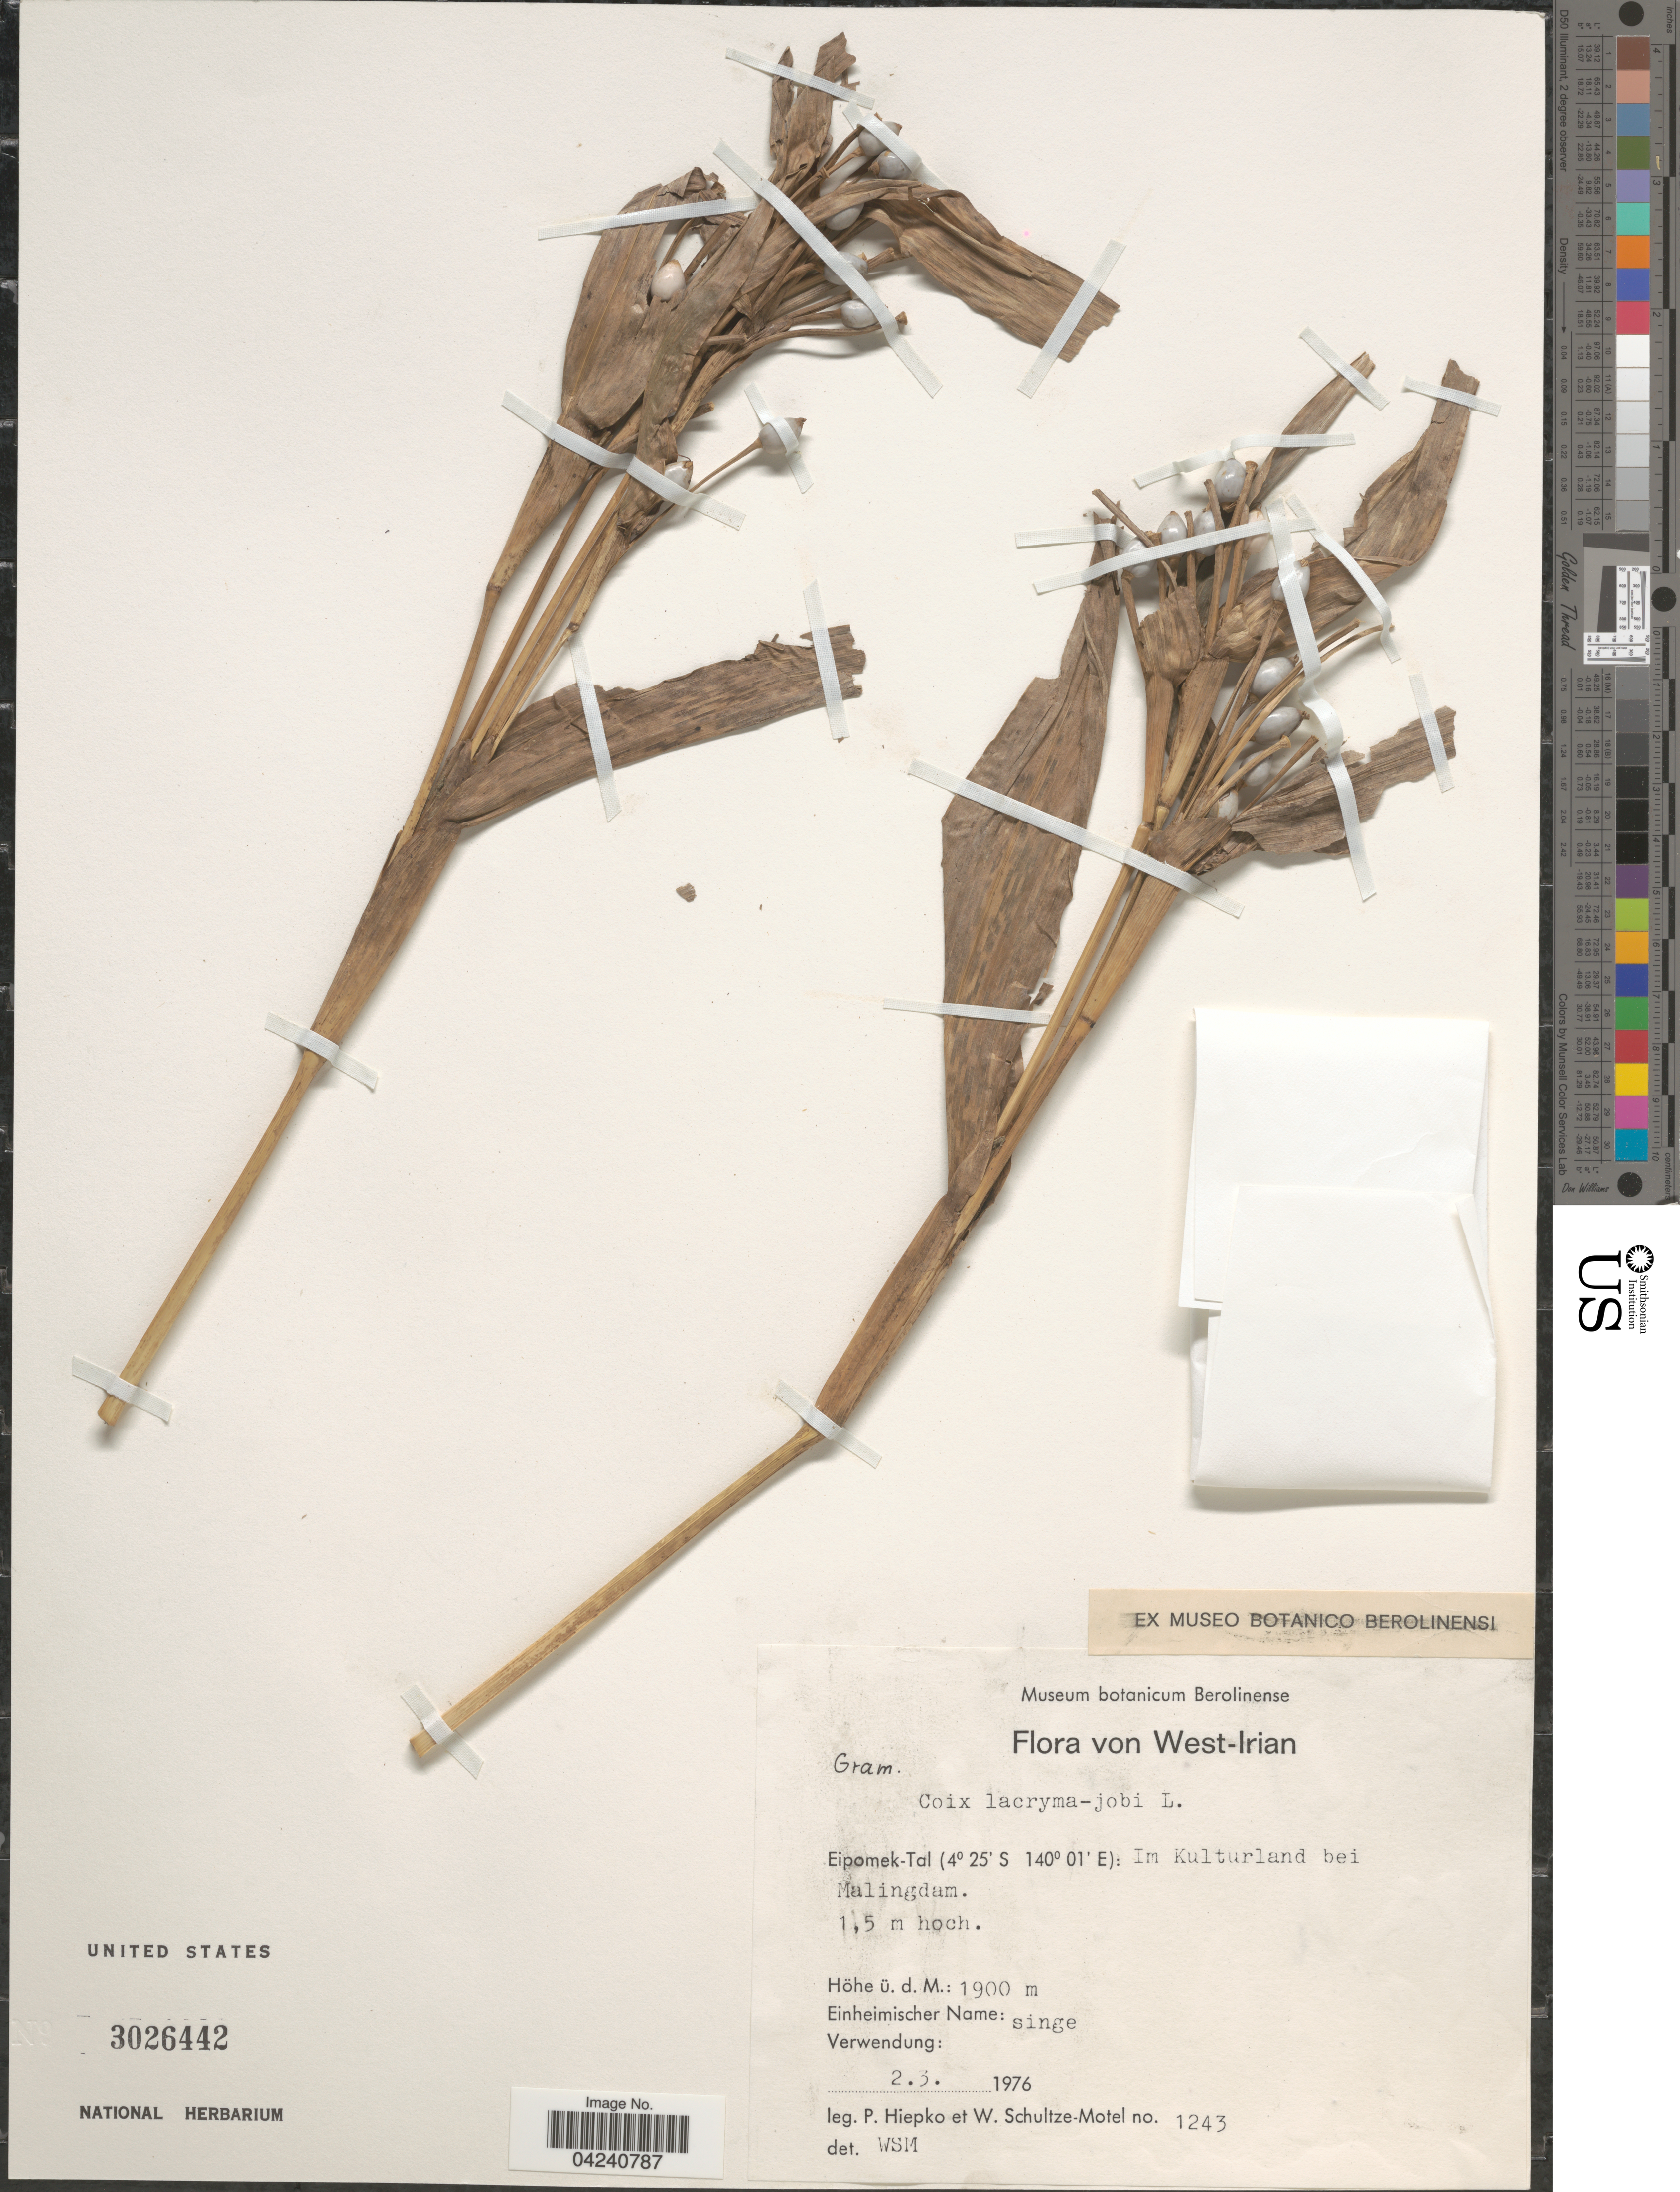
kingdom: Plantae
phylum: Tracheophyta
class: Liliopsida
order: Poales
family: Poaceae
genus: Coix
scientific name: Coix lacryma-jobi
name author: L.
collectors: P. H. Hiepko & W. Schultze-Motel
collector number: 1243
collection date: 1976-03-02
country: Indonesia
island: New Guinea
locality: West-Irian. Eipomek-Tal: Im Kulturland bei Malingdam.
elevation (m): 1900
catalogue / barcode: US 3026442